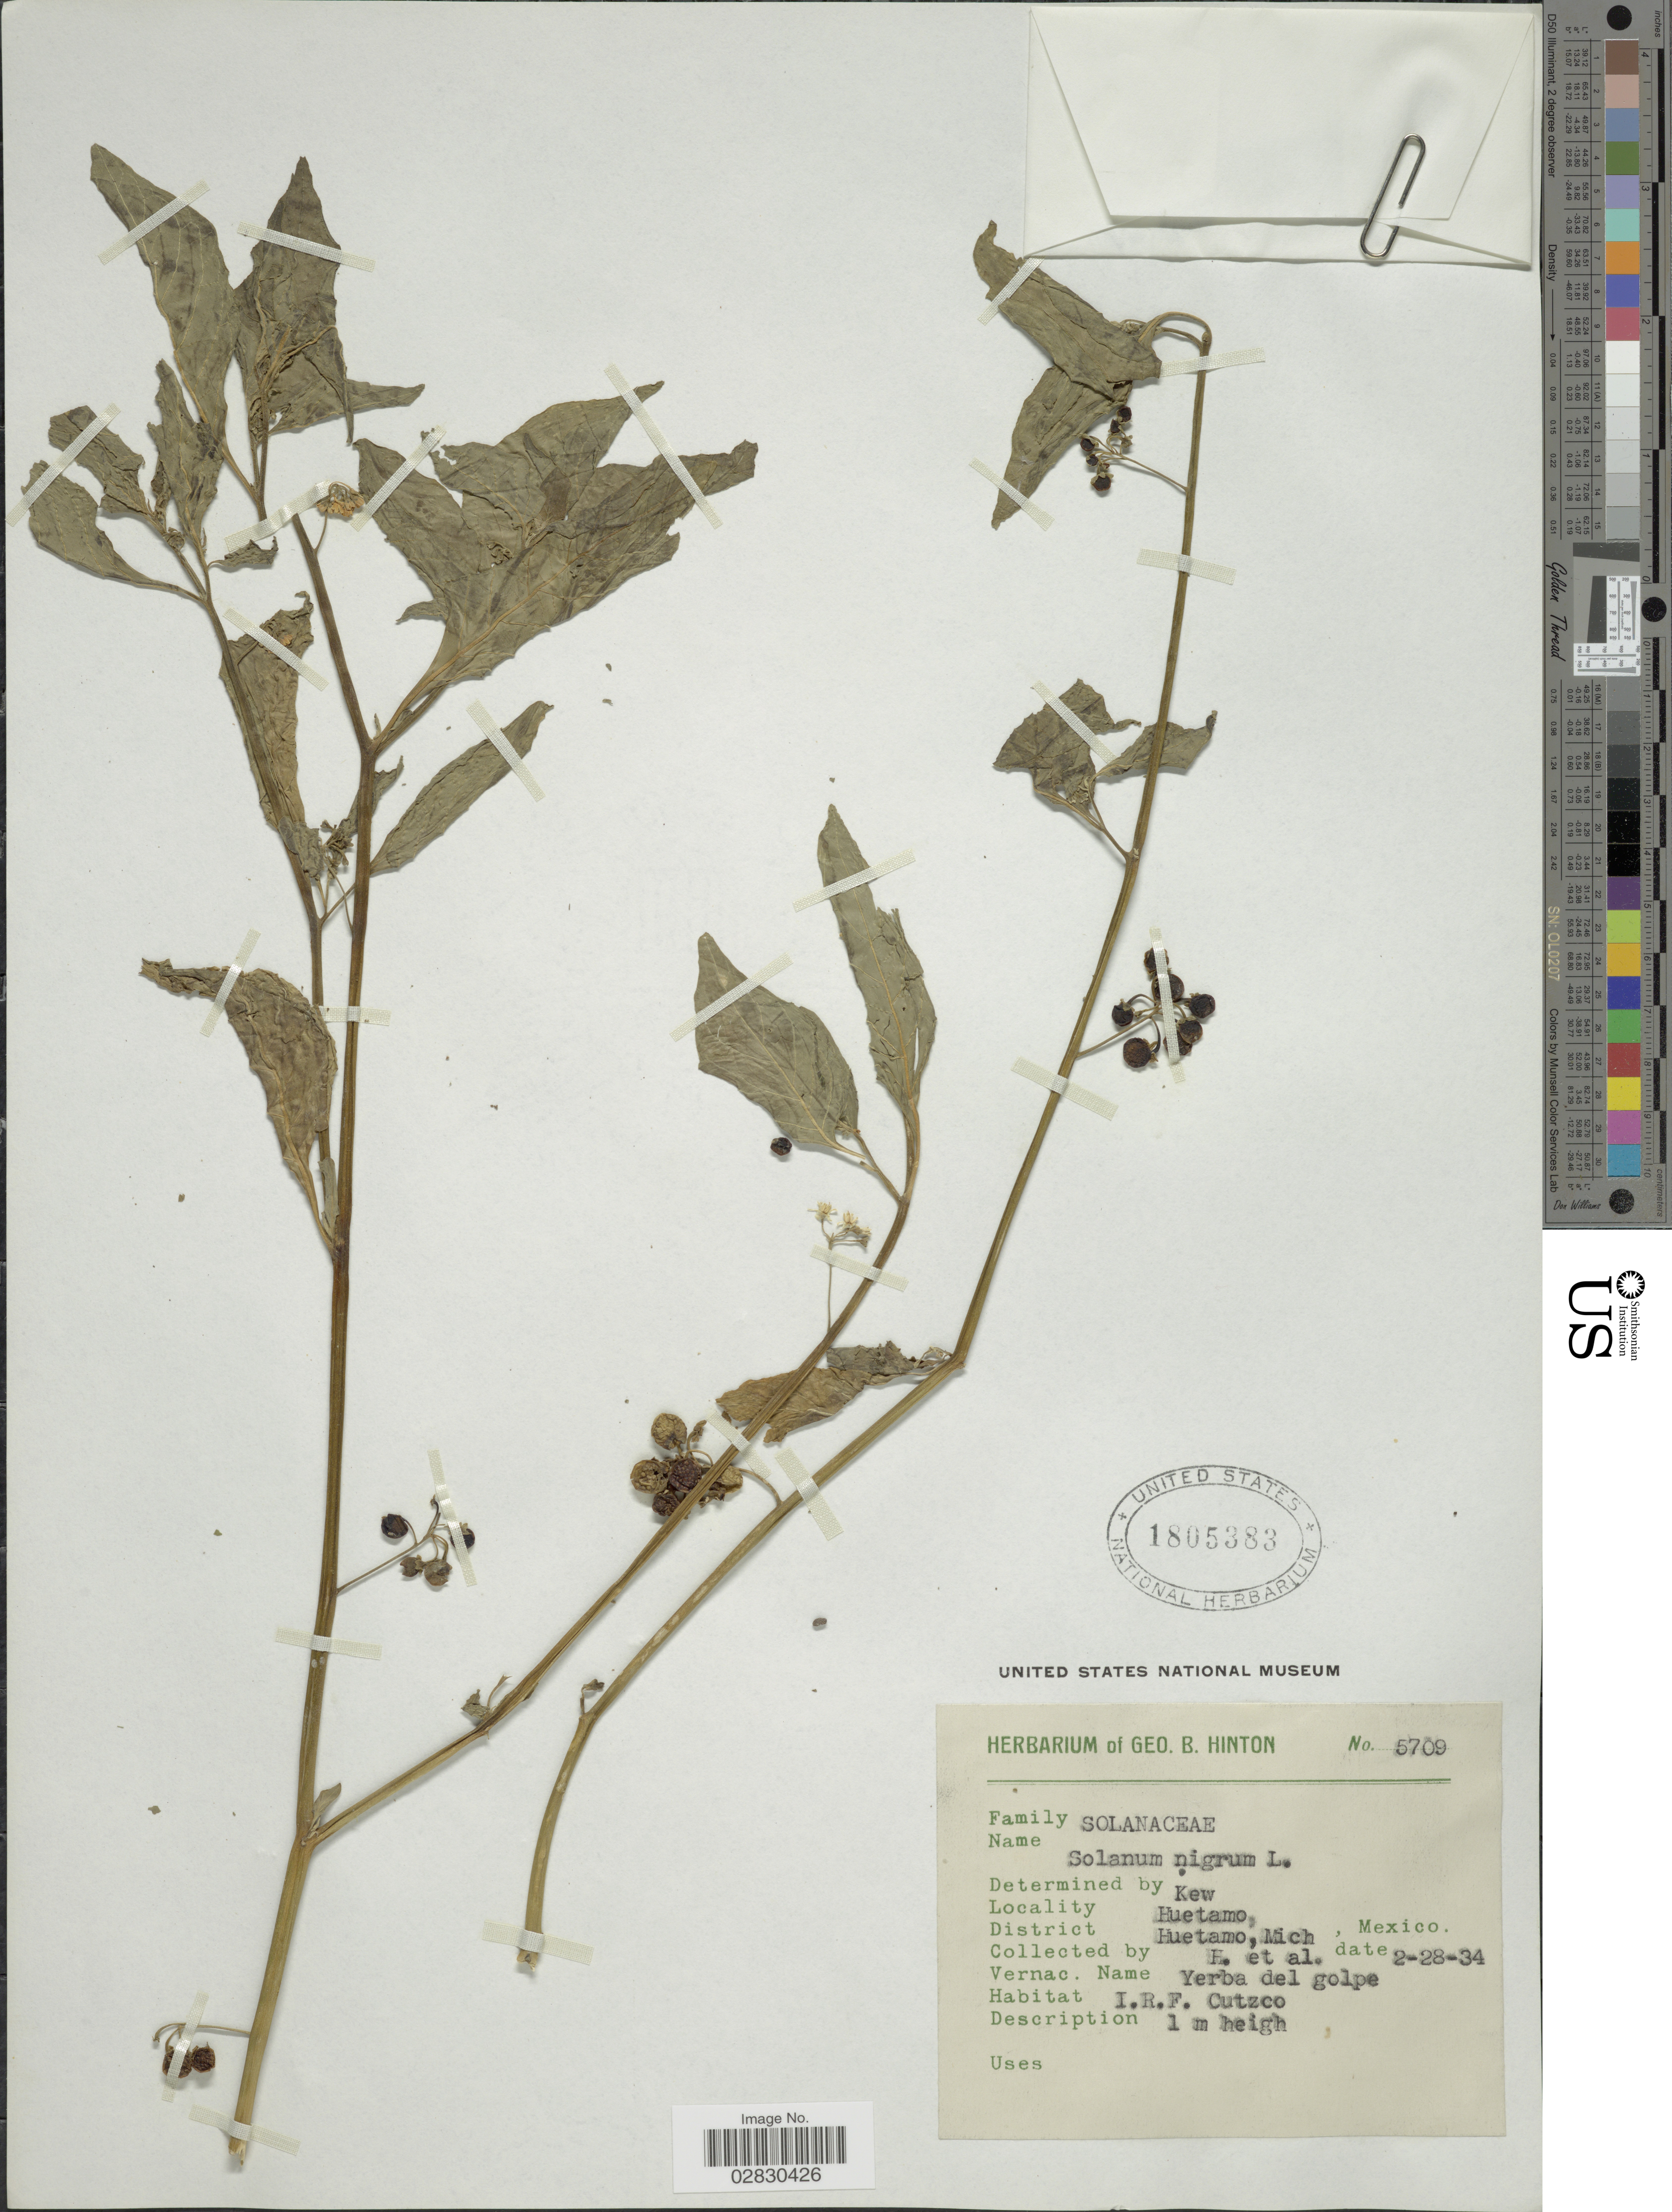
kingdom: Plantae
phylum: Tracheophyta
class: Magnoliopsida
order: Solanales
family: Solanaceae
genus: Solanum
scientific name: Solanum nigrescens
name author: M. Martens & Galeotti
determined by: Knapp, S. D.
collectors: G. B. Hinton & et al.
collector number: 5709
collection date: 1934-02-28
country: Mexico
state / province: Michoacán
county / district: Huetamo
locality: Huetamo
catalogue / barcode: US 1805383